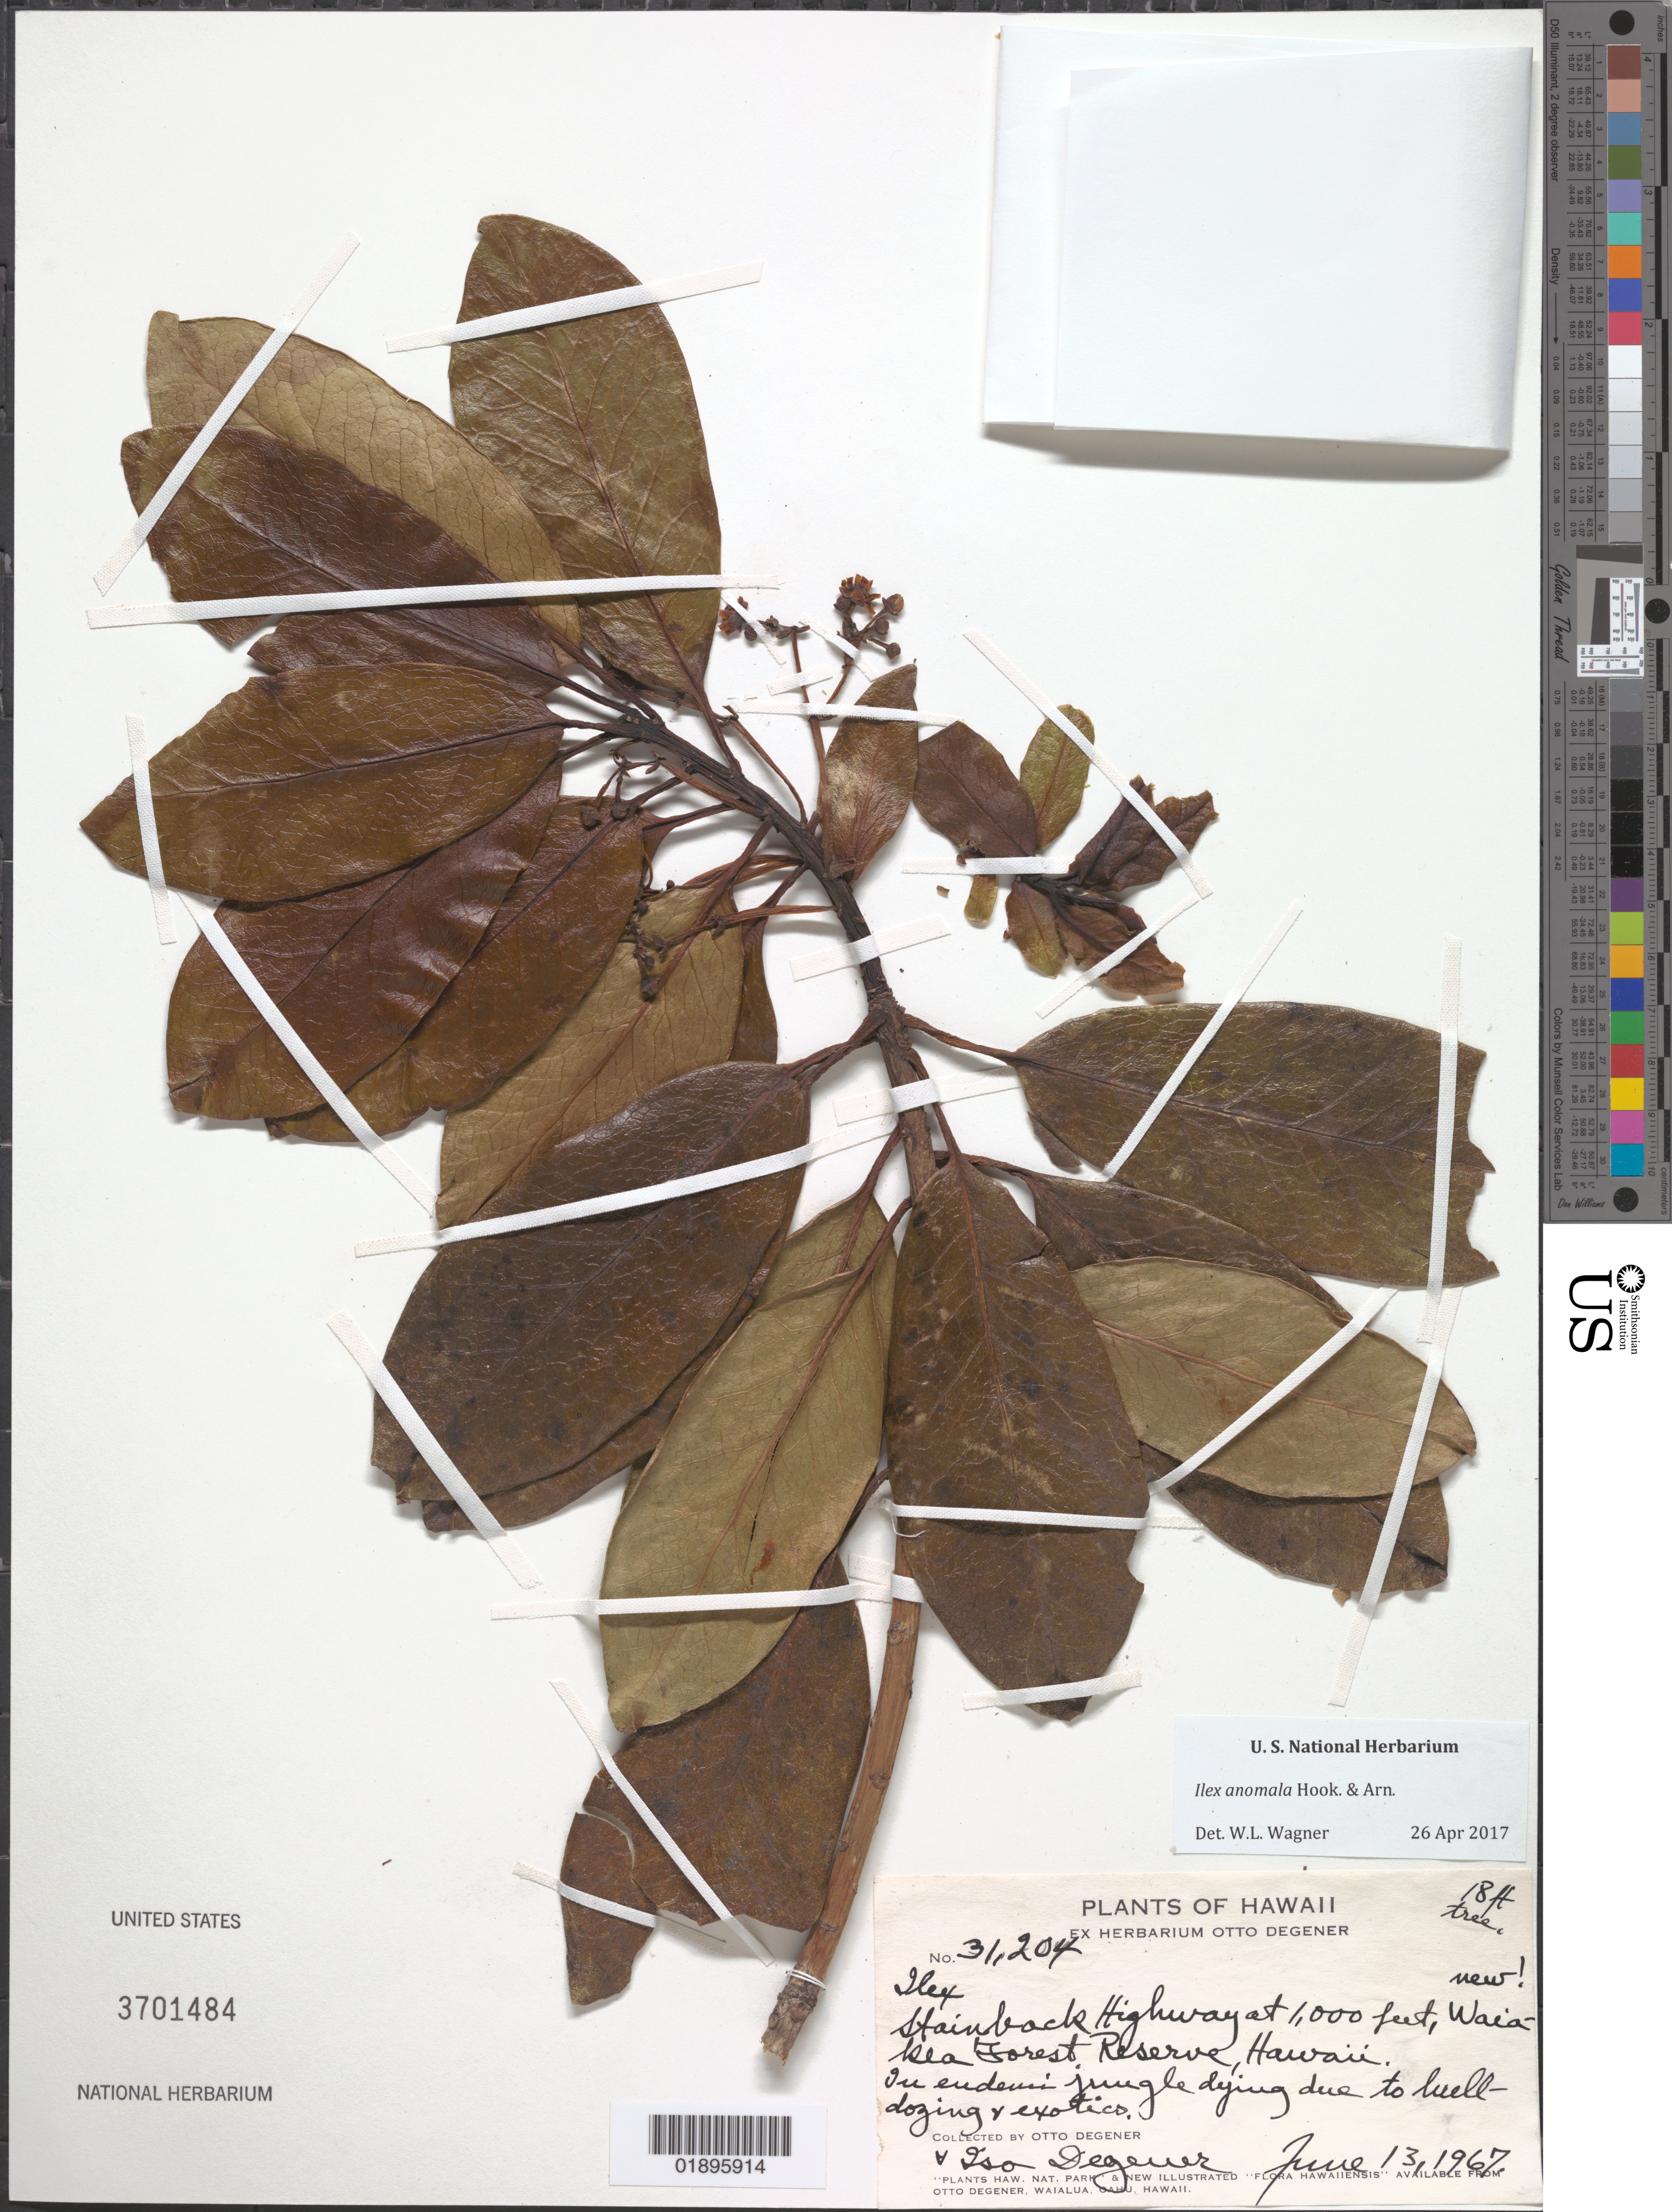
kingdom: Plantae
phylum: Tracheophyta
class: Magnoliopsida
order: Aquifoliales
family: Aquifoliaceae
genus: Ilex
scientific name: Ilex anomala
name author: Hook. & Arn.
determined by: Wagner, W. L., (BOT), Smithsonian Institution - National Museum of Natural History (UNITED STATES)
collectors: O. Degener & I. Degener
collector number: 31204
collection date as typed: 13 Jun 1967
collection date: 1967-06-13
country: United States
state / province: Hawaii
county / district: Hawaii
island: Hawaii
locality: Stainback Highway, Waiakea Forest Reserve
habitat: Endemic jungle dying due to bull-dozing and exotics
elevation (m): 305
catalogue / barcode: US 3701484